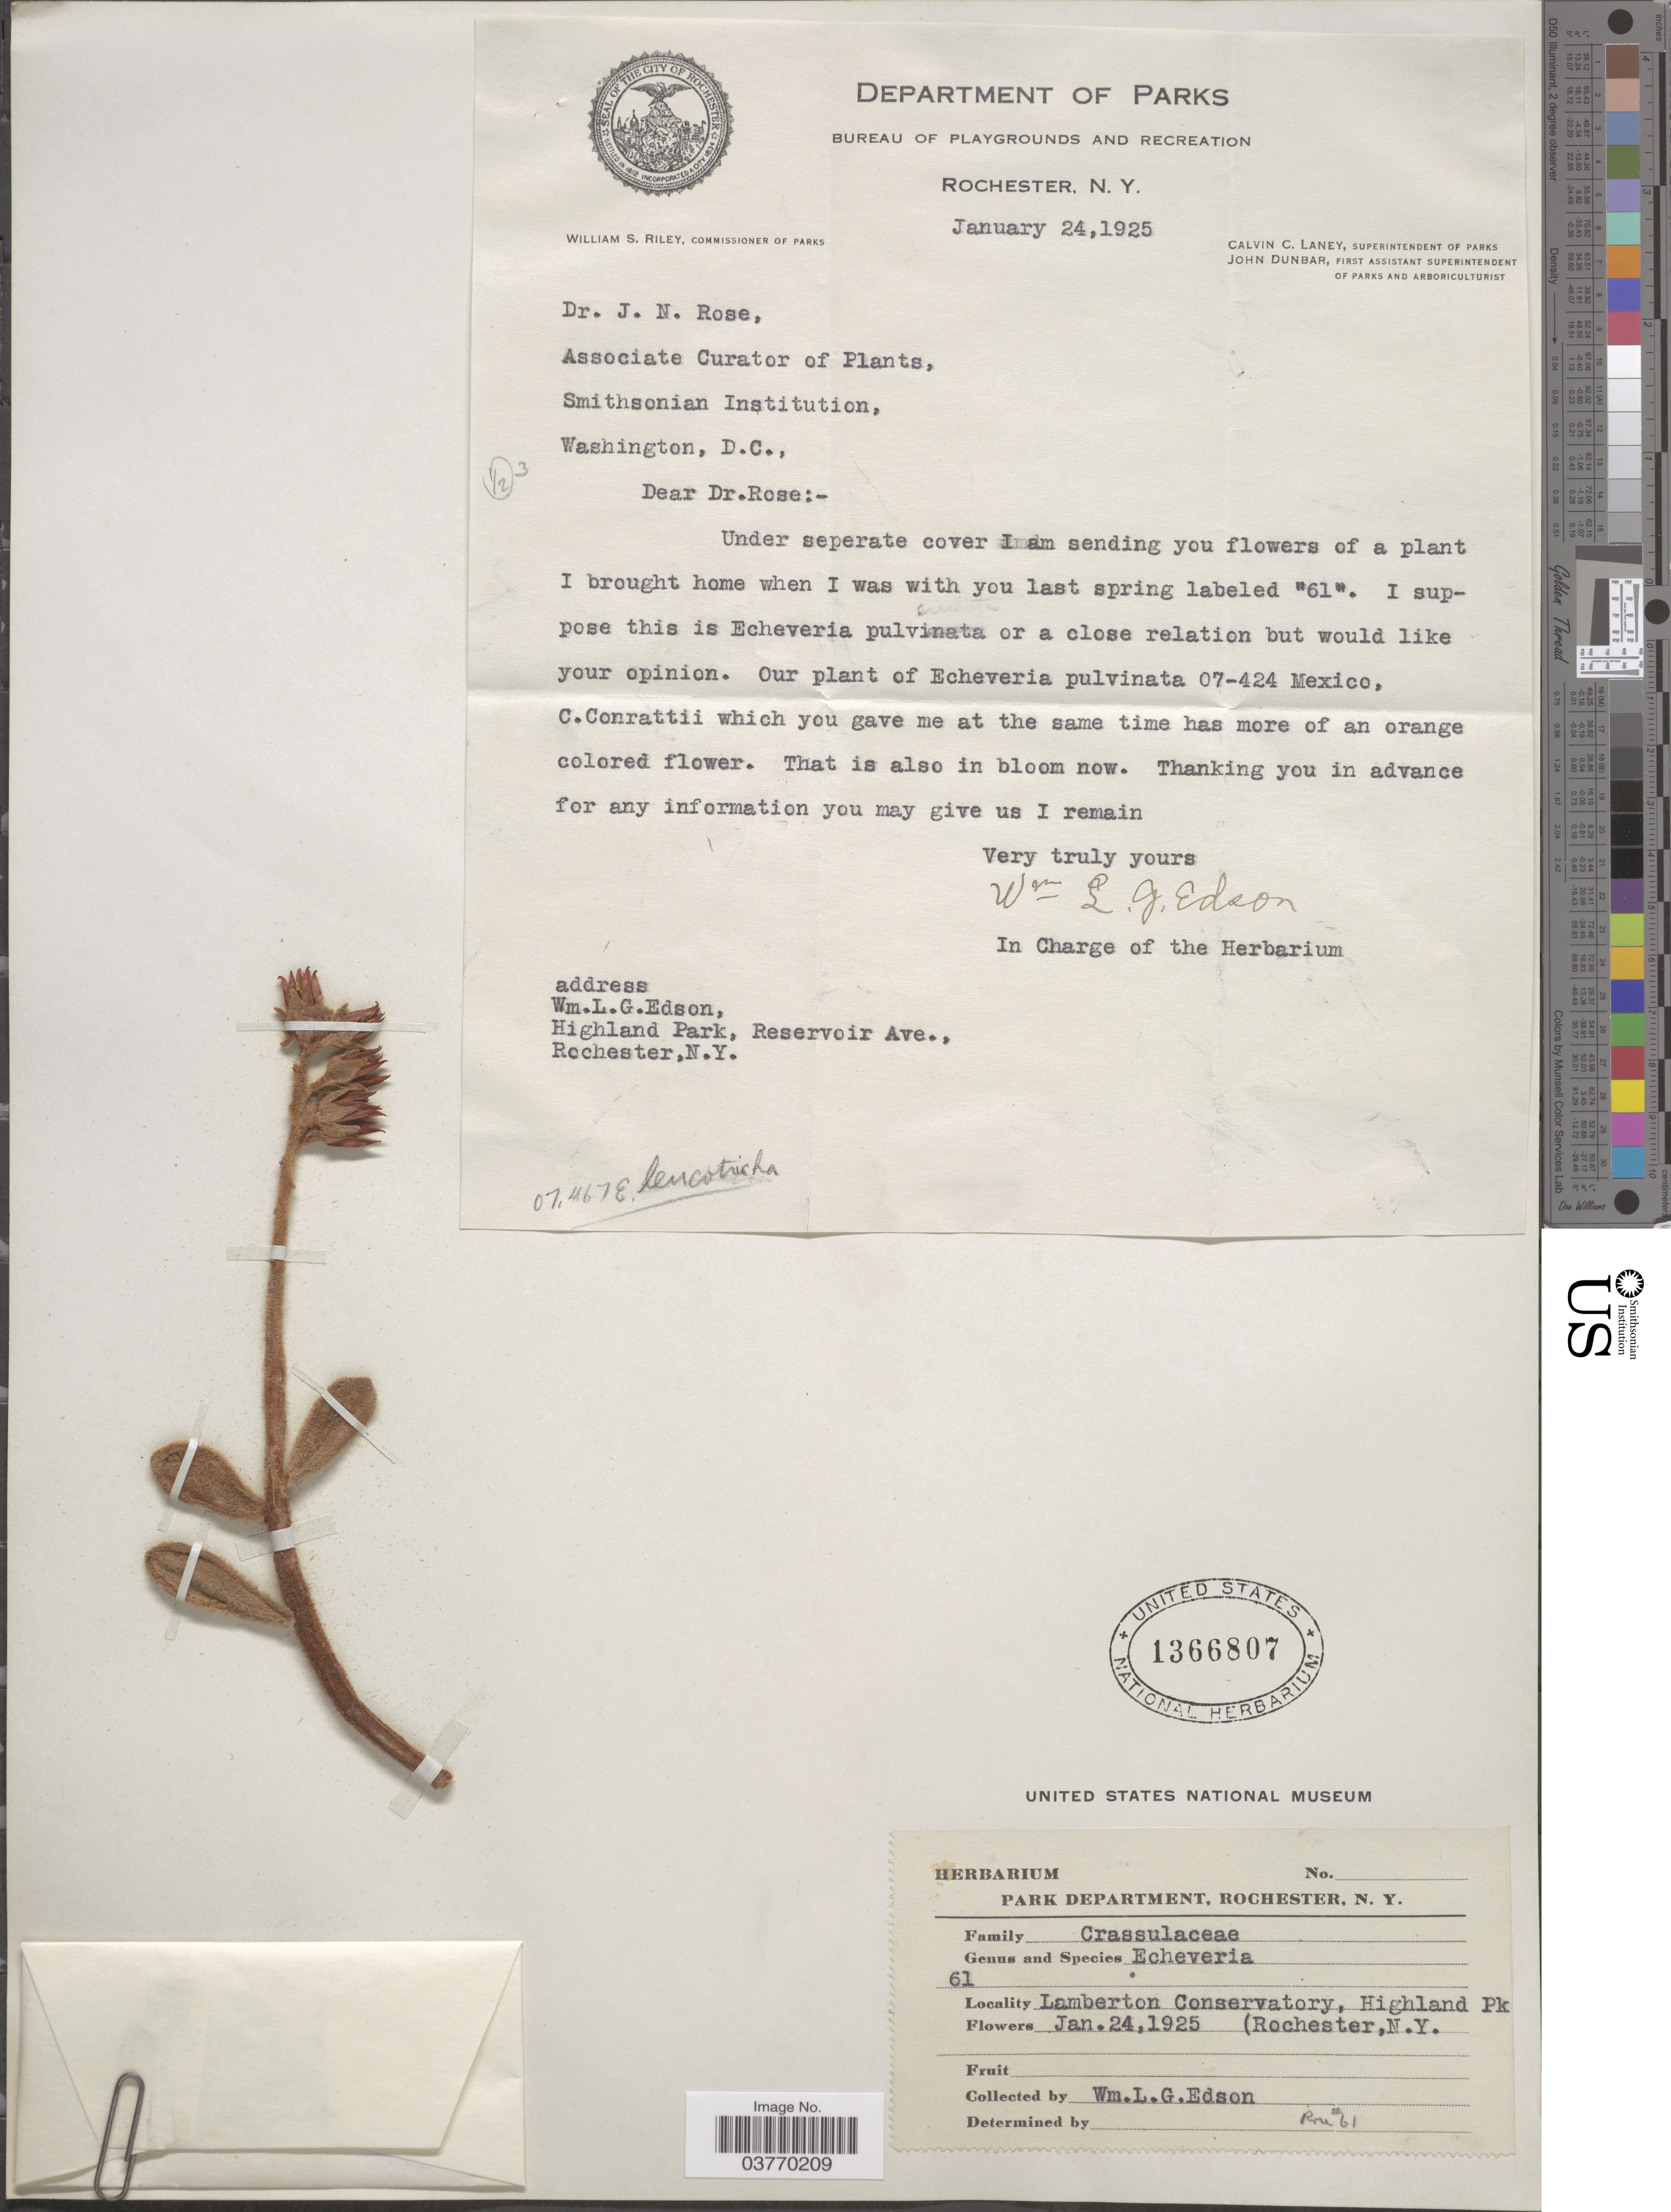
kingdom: Plantae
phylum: Tracheophyta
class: Magnoliopsida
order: Saxifragales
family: Crassulaceae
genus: Echeveria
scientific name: Echeveria leucotricha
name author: J.A. Purpus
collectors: W. Edson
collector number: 61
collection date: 1925-01-24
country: United States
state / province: New York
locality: Lamberton Conservatory, Highland Pk. (Rochester).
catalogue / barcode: US 1366807